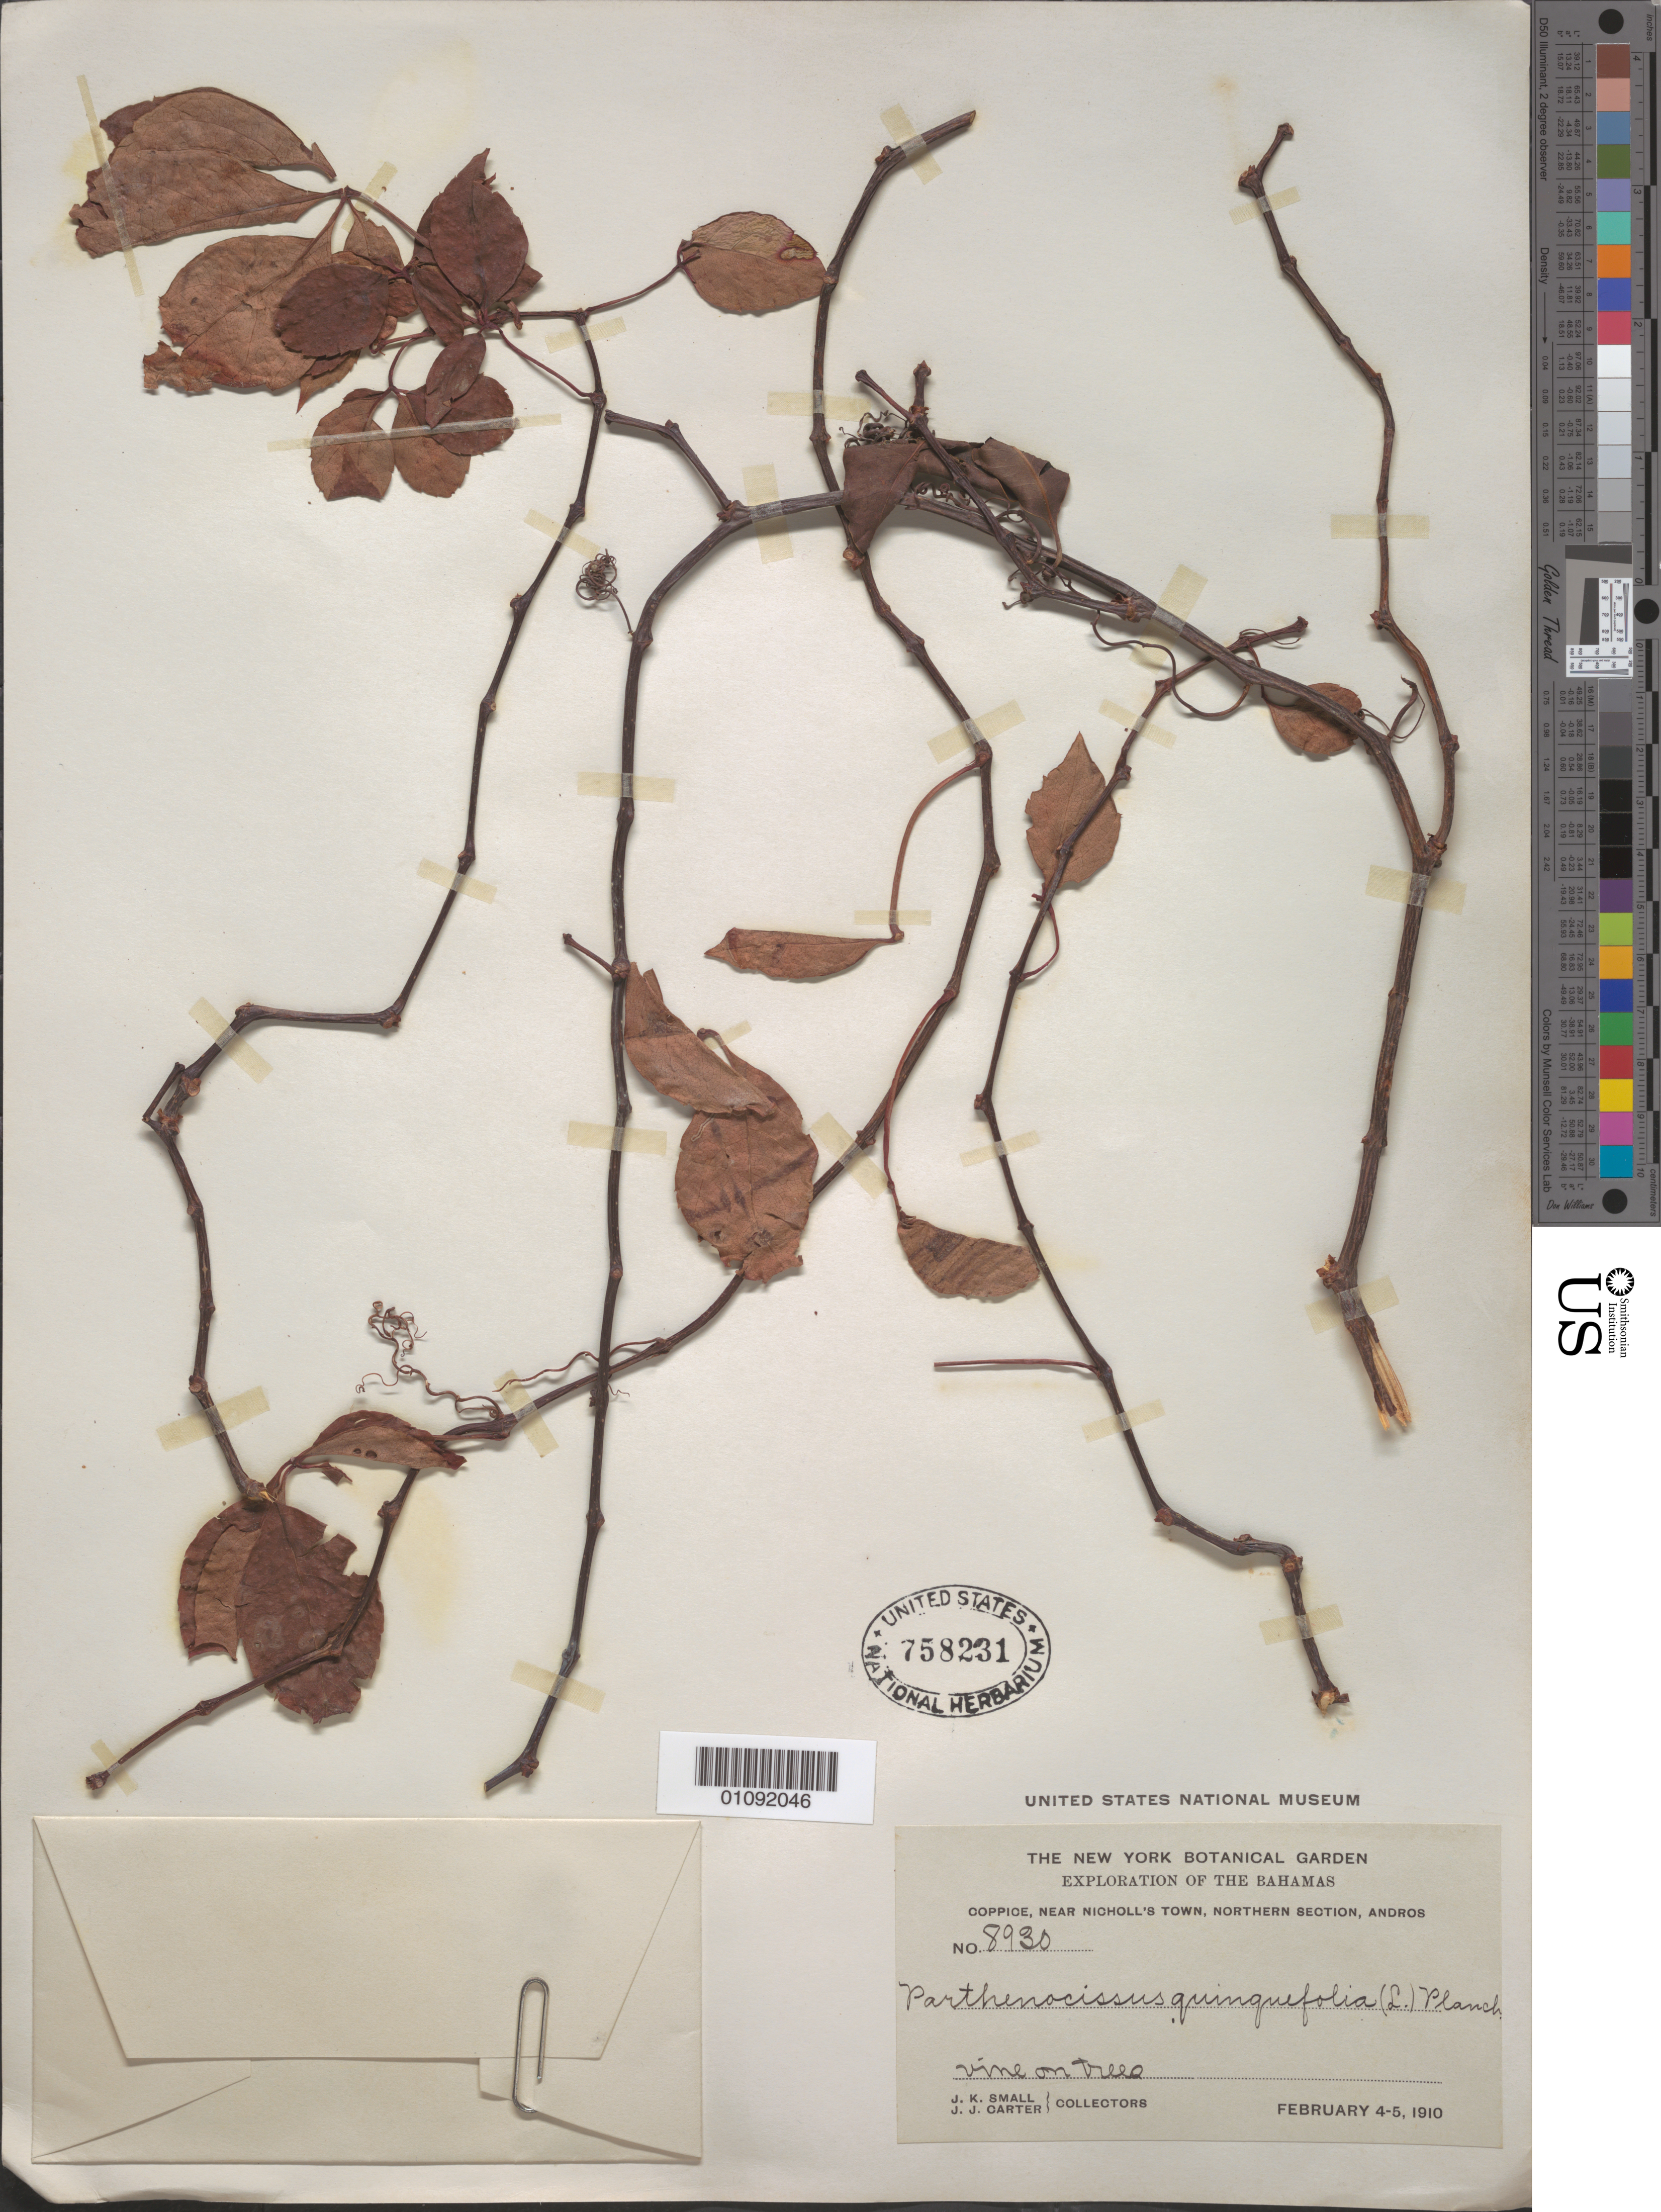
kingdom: Plantae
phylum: Tracheophyta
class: Magnoliopsida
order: Vitales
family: Vitaceae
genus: Parthenocissus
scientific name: Parthenocissus quinquefolia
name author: (L.) Planch.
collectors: J. K. Small & J. J. Carter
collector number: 8930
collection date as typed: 04 Feb 1910 and 05 Feb 1910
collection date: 1910-02-04,1910-02-05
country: Bahamas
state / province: North Andros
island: Andros I.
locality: Coppice, near Nicholl's Town, Northern Section, Andros.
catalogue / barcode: US 758231